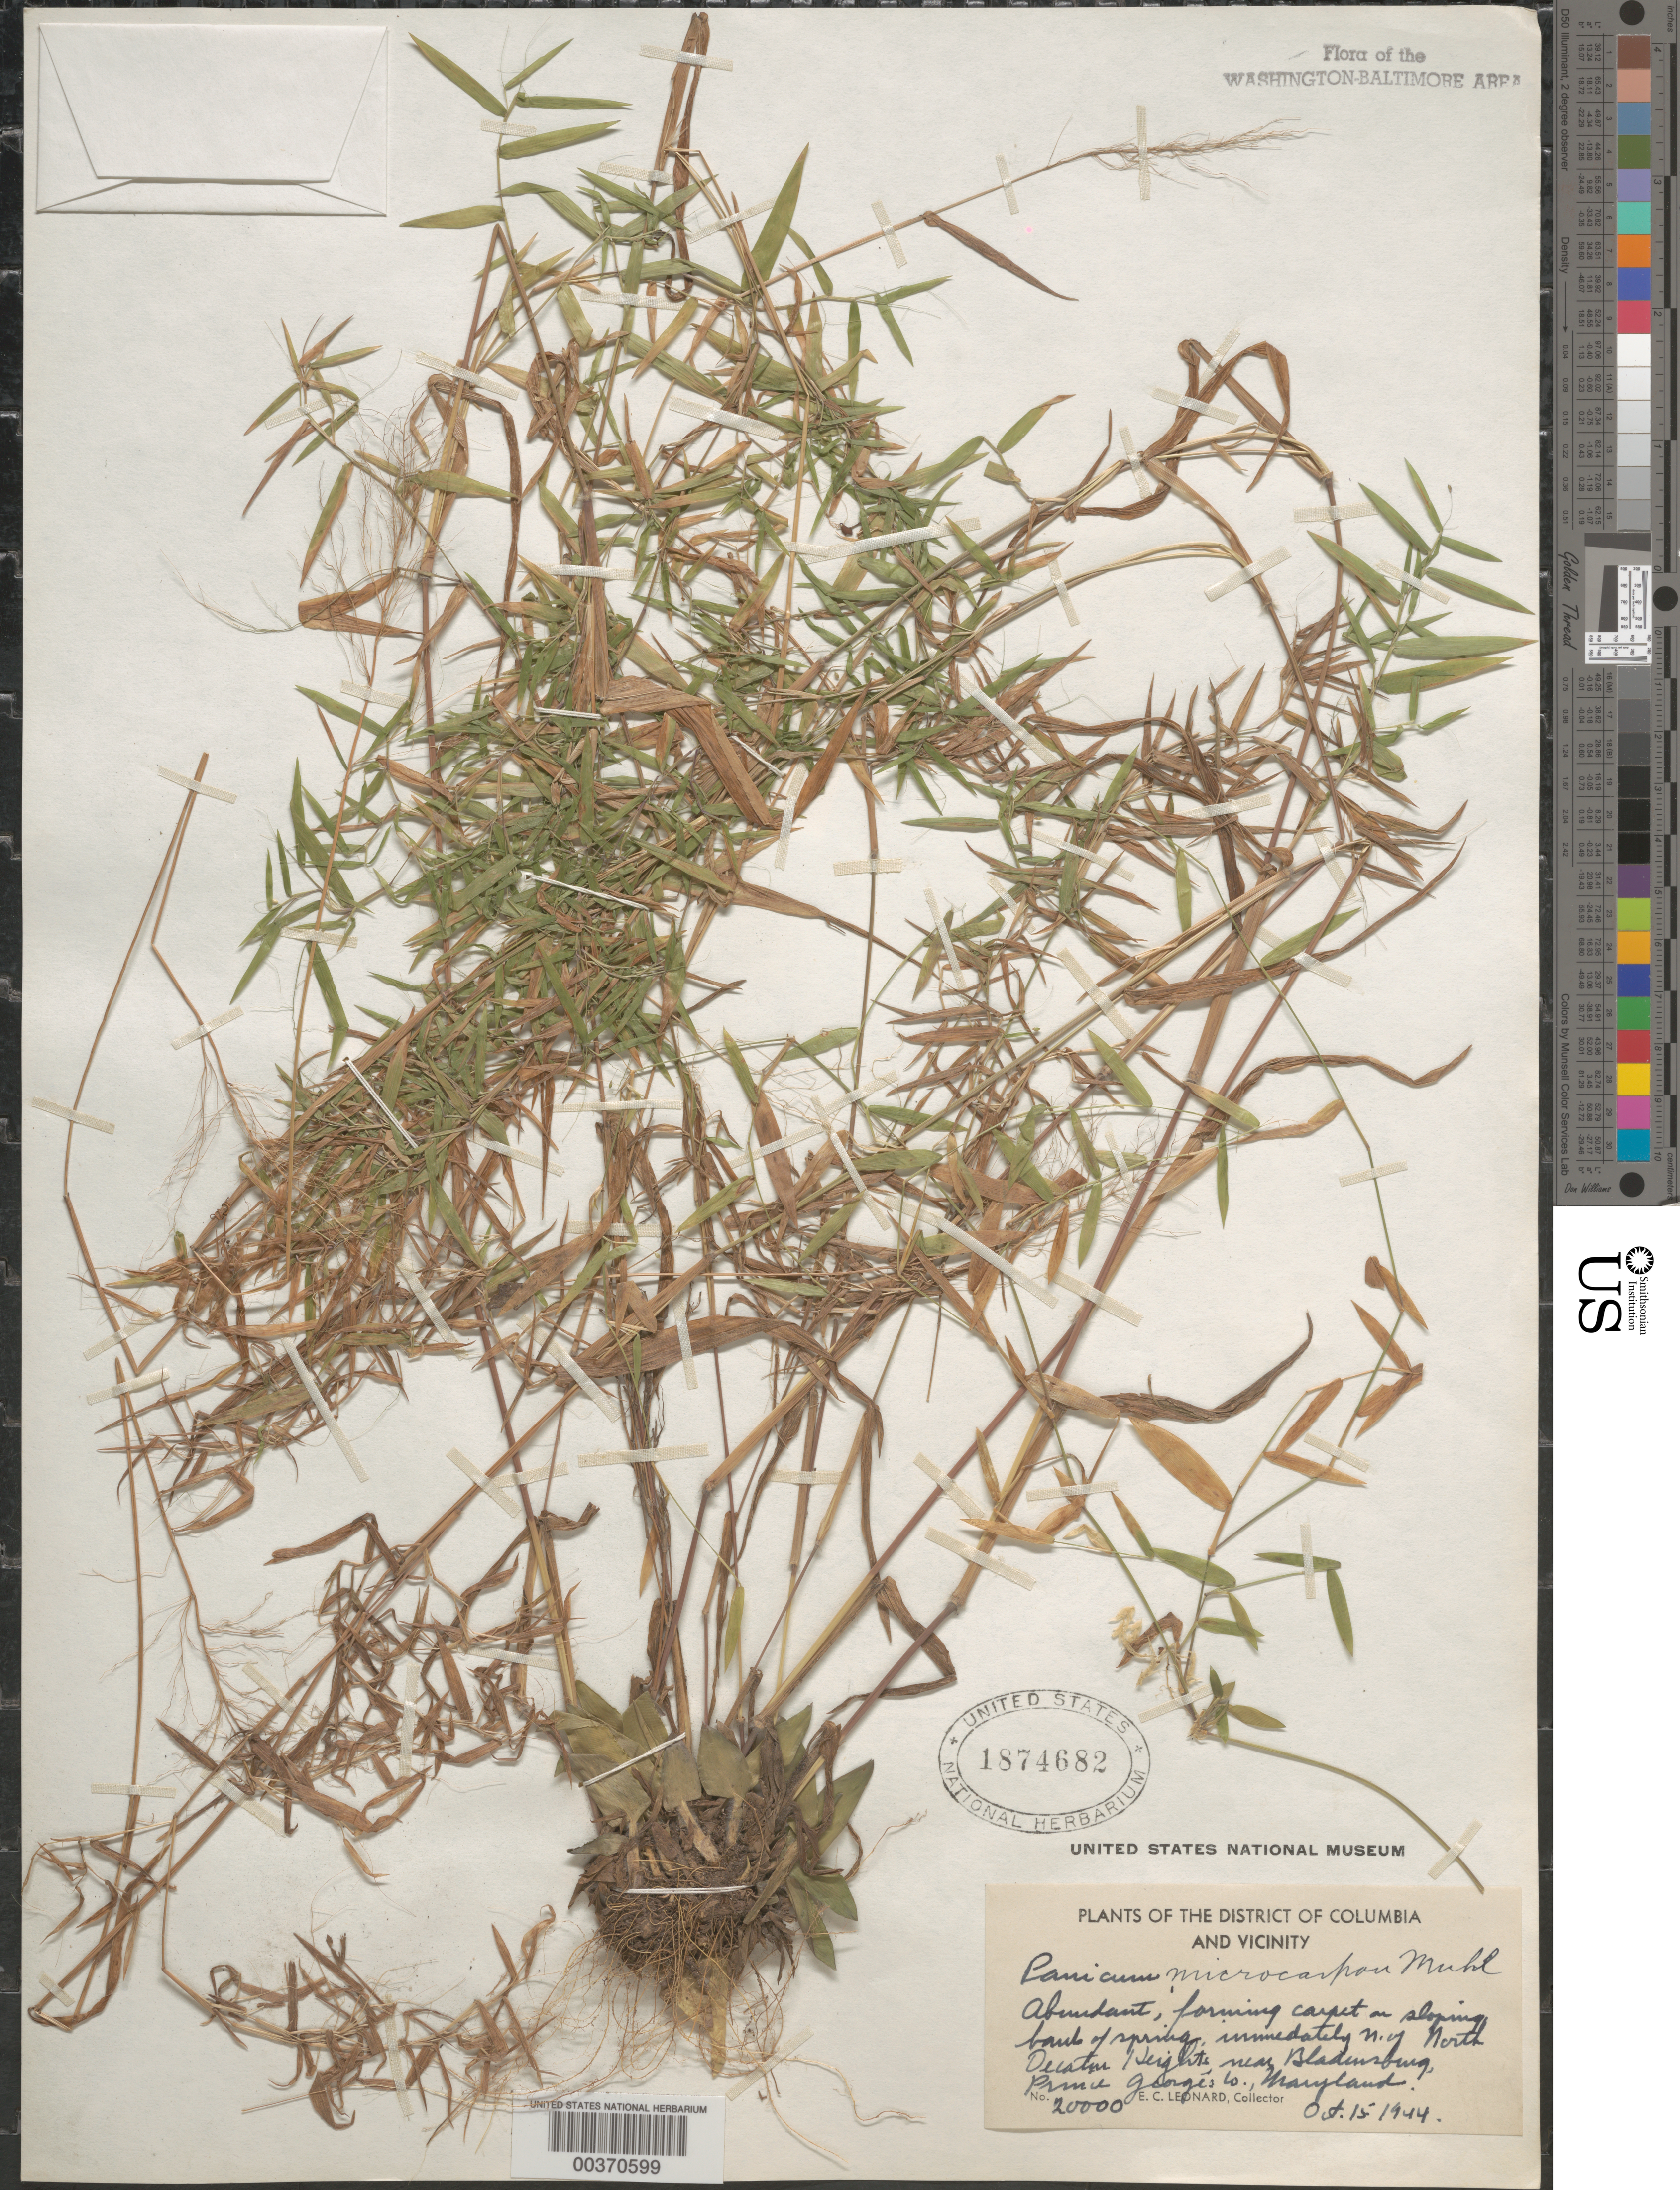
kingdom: Plantae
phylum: Tracheophyta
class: Liliopsida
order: Poales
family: Poaceae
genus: Dichanthelium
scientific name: Dichanthelium dichotomum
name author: (L.) Gould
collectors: E. C. Leonard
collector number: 20000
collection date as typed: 15 Oct 1944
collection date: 1944-10-15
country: United States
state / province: Maryland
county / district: Prince George's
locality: Decatur Heights vicinity, Bladensburg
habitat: On sloping bank of spring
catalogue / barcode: US 1874682